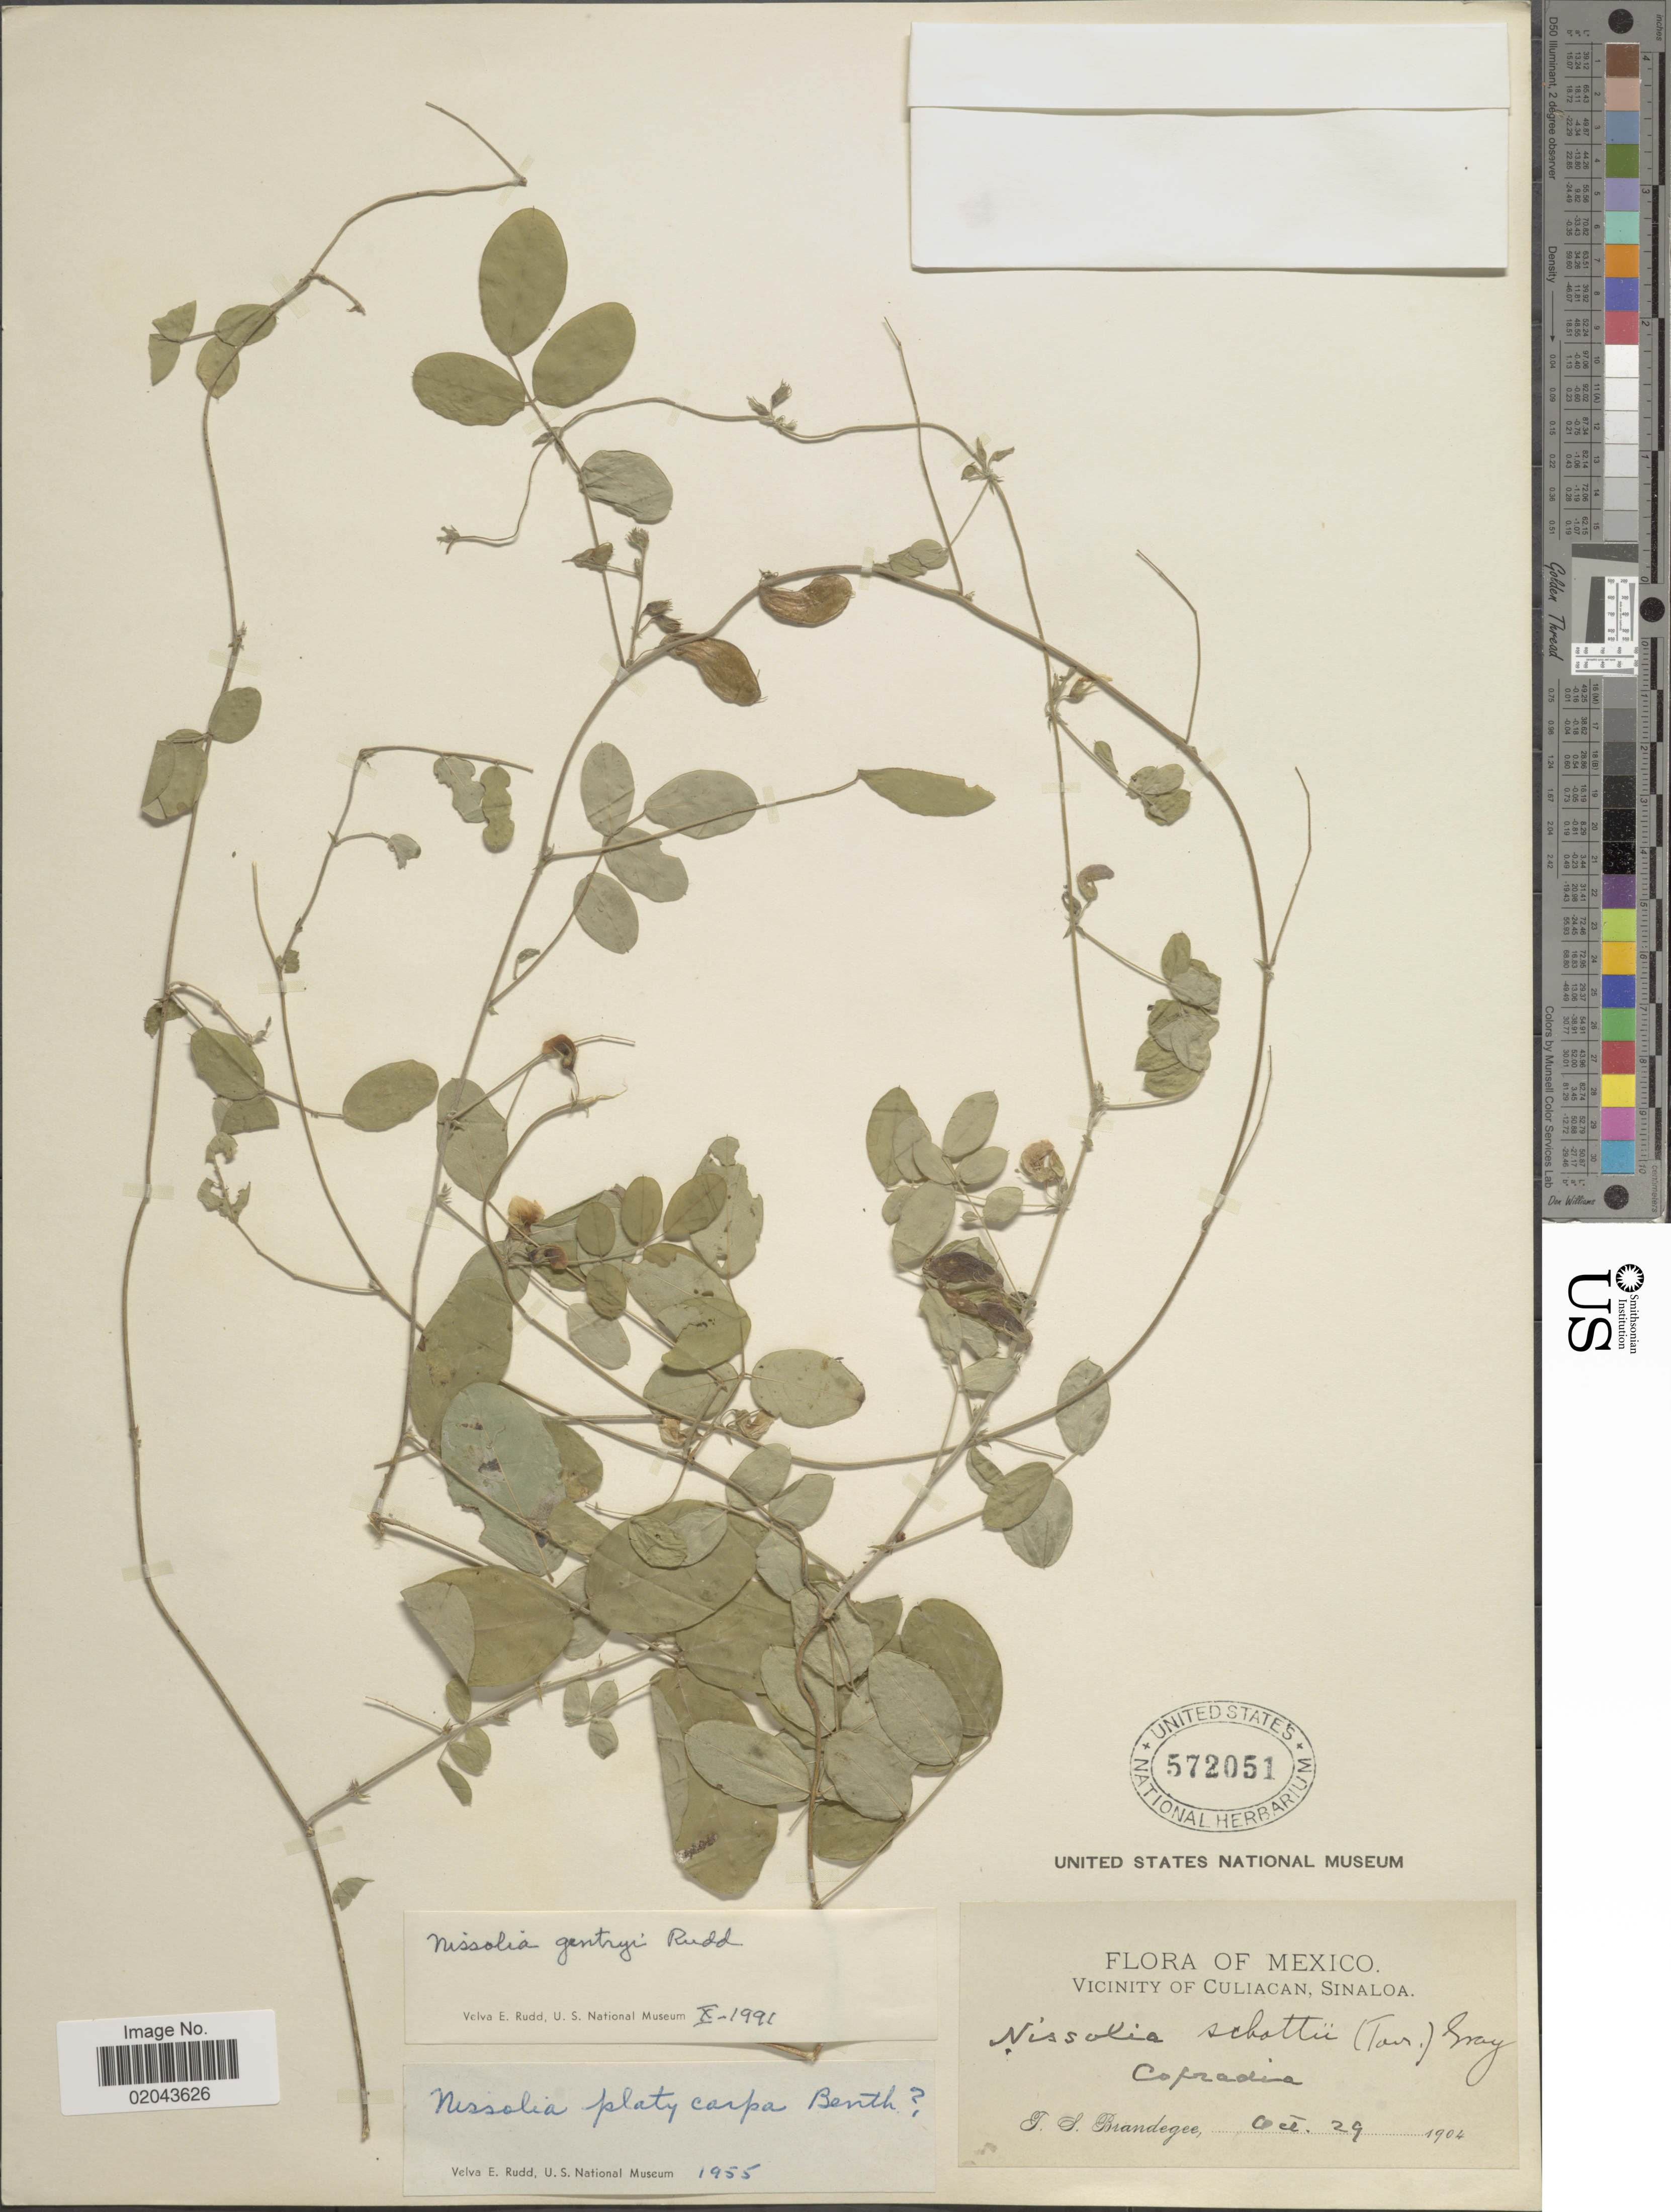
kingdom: Plantae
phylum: Tracheophyta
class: Magnoliopsida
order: Fabales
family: Fabaceae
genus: Nissolia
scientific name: Nissolia gentryi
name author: Rudd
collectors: F. S. Brandegee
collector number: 5?*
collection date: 1904-10-29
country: Mexico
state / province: Sinaloa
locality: Vicinity of Culiacan, Copradina.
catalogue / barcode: US 572051